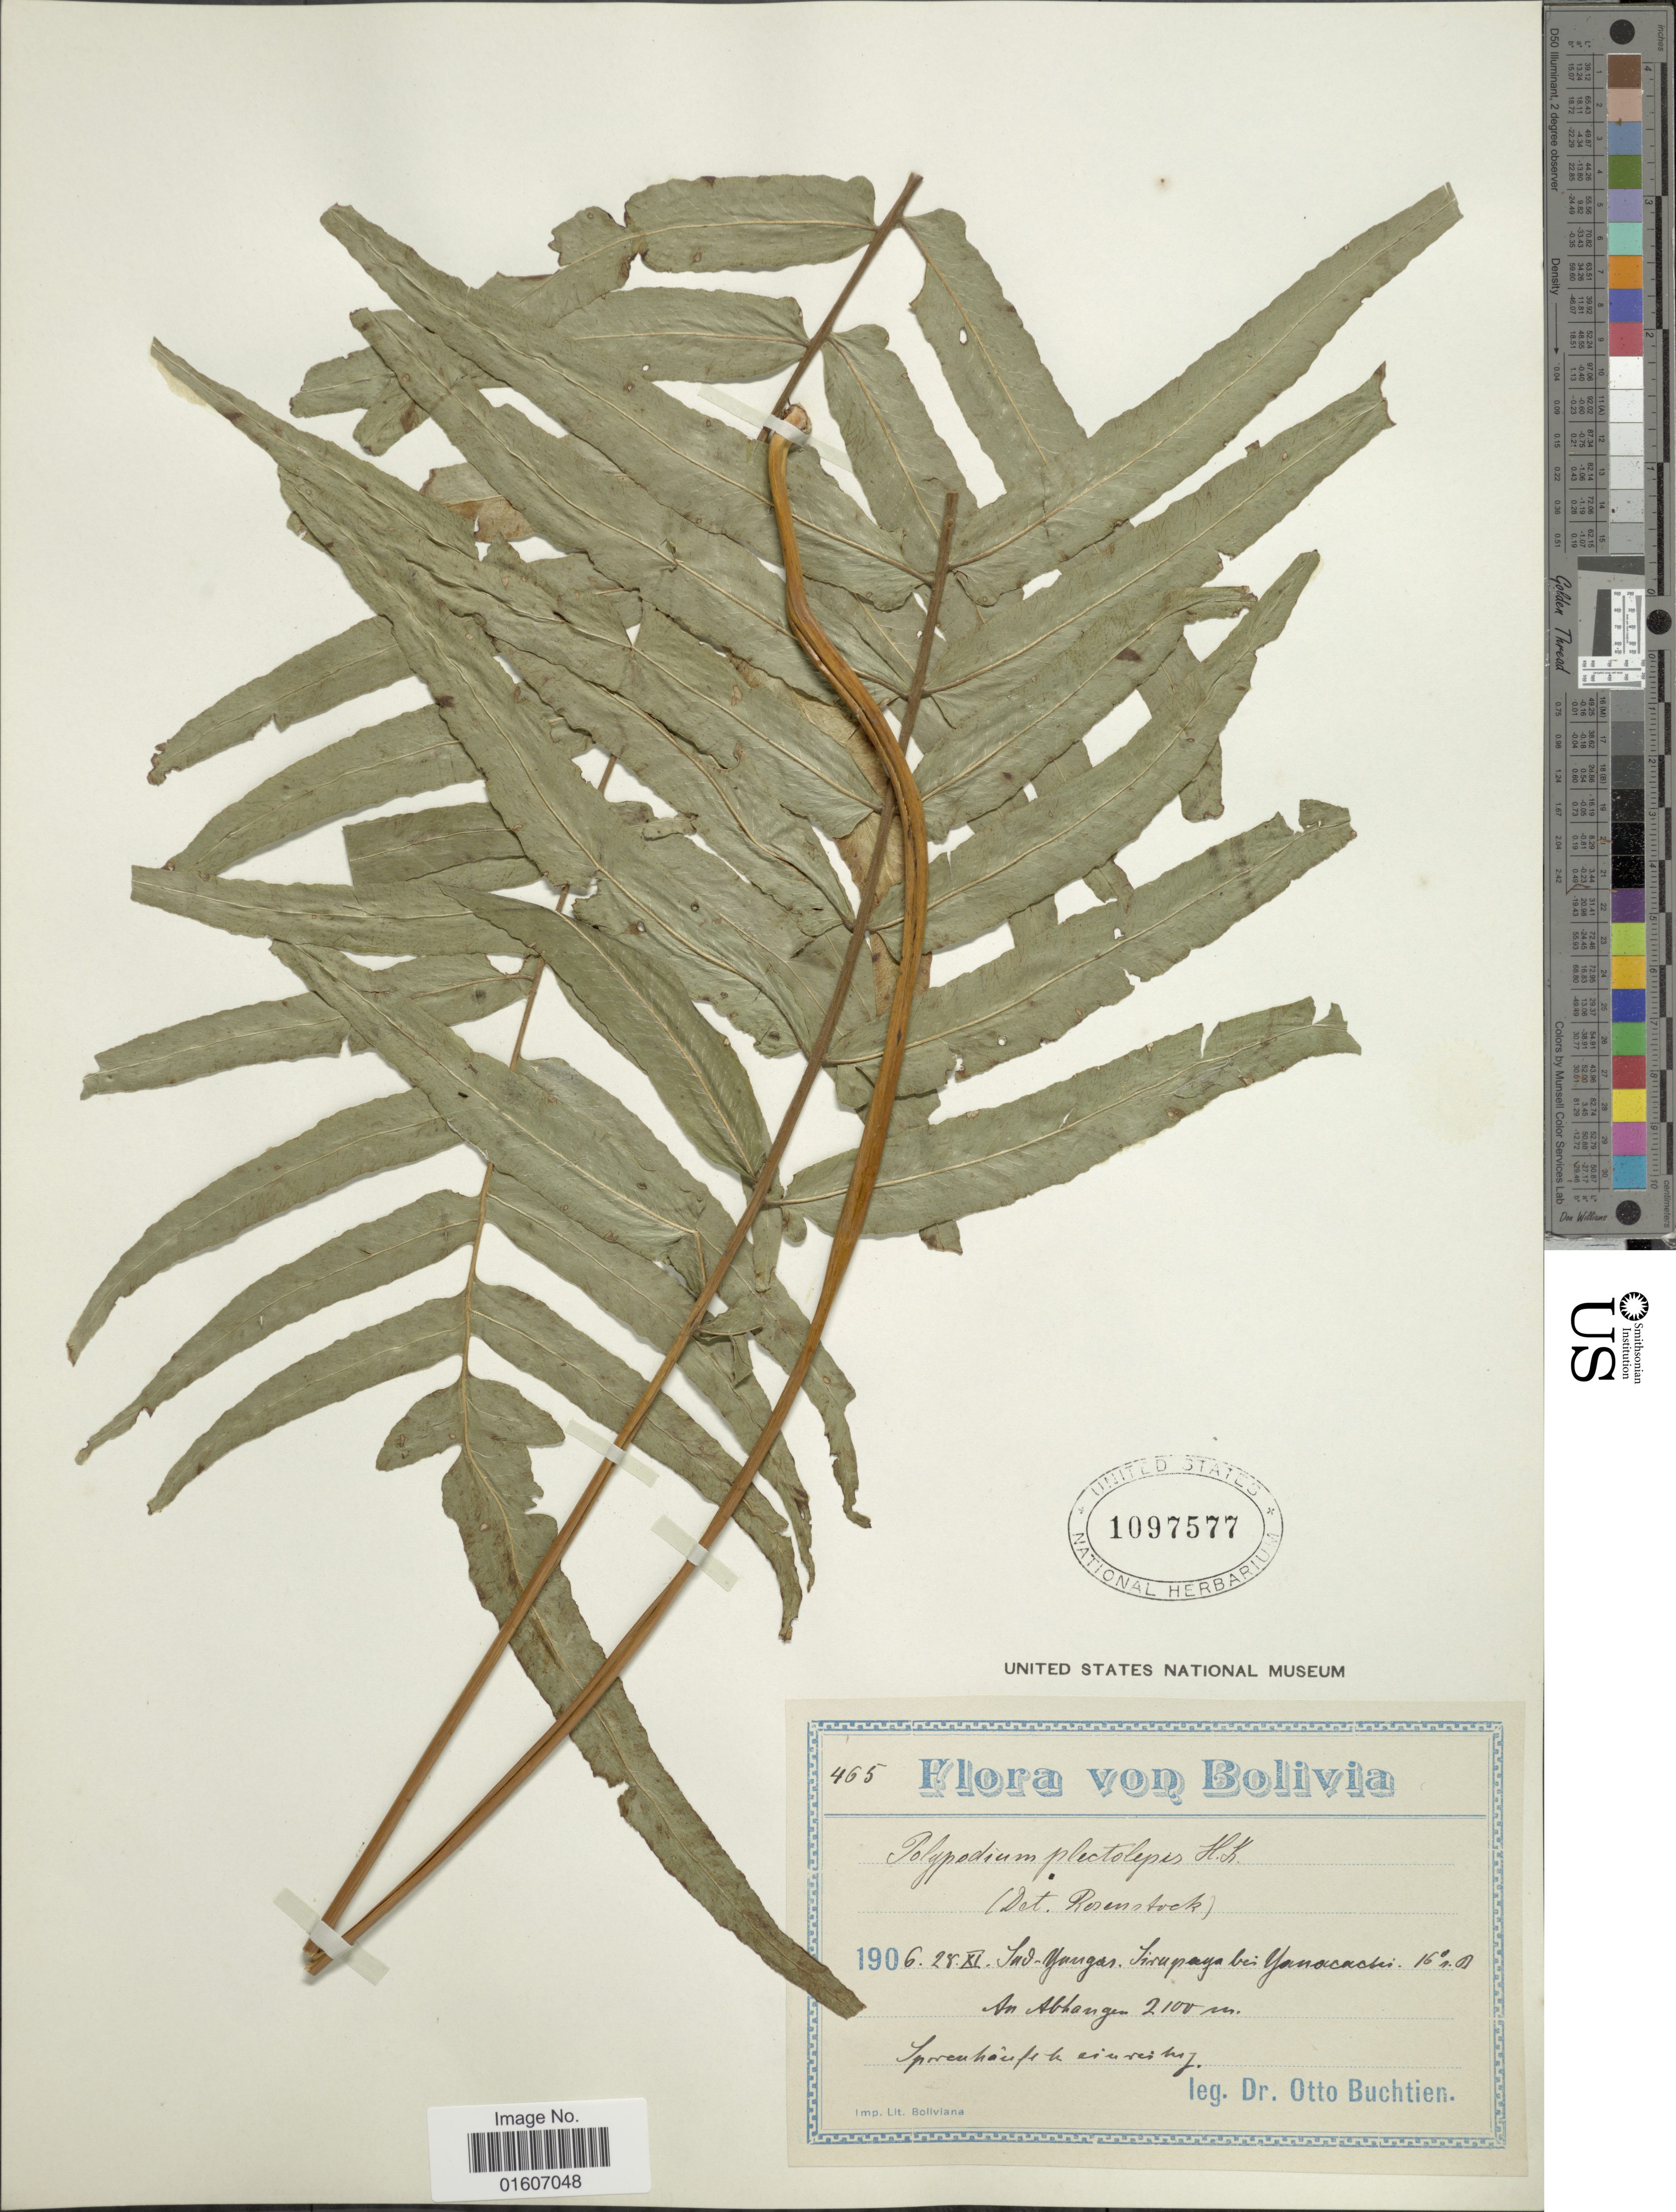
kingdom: Plantae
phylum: Tracheophyta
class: Polypodiopsida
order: Polypodiales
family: Polypodiaceae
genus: Serpocaulon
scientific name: Serpocaulon triseriale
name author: (Sw.) A.R. Sm.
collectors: O. Buchtien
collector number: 465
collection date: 1906-11-28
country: Bolivia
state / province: La Paz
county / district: Sud Yungas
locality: Sirupaya bei Yanacachi.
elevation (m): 2100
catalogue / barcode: US 1097577